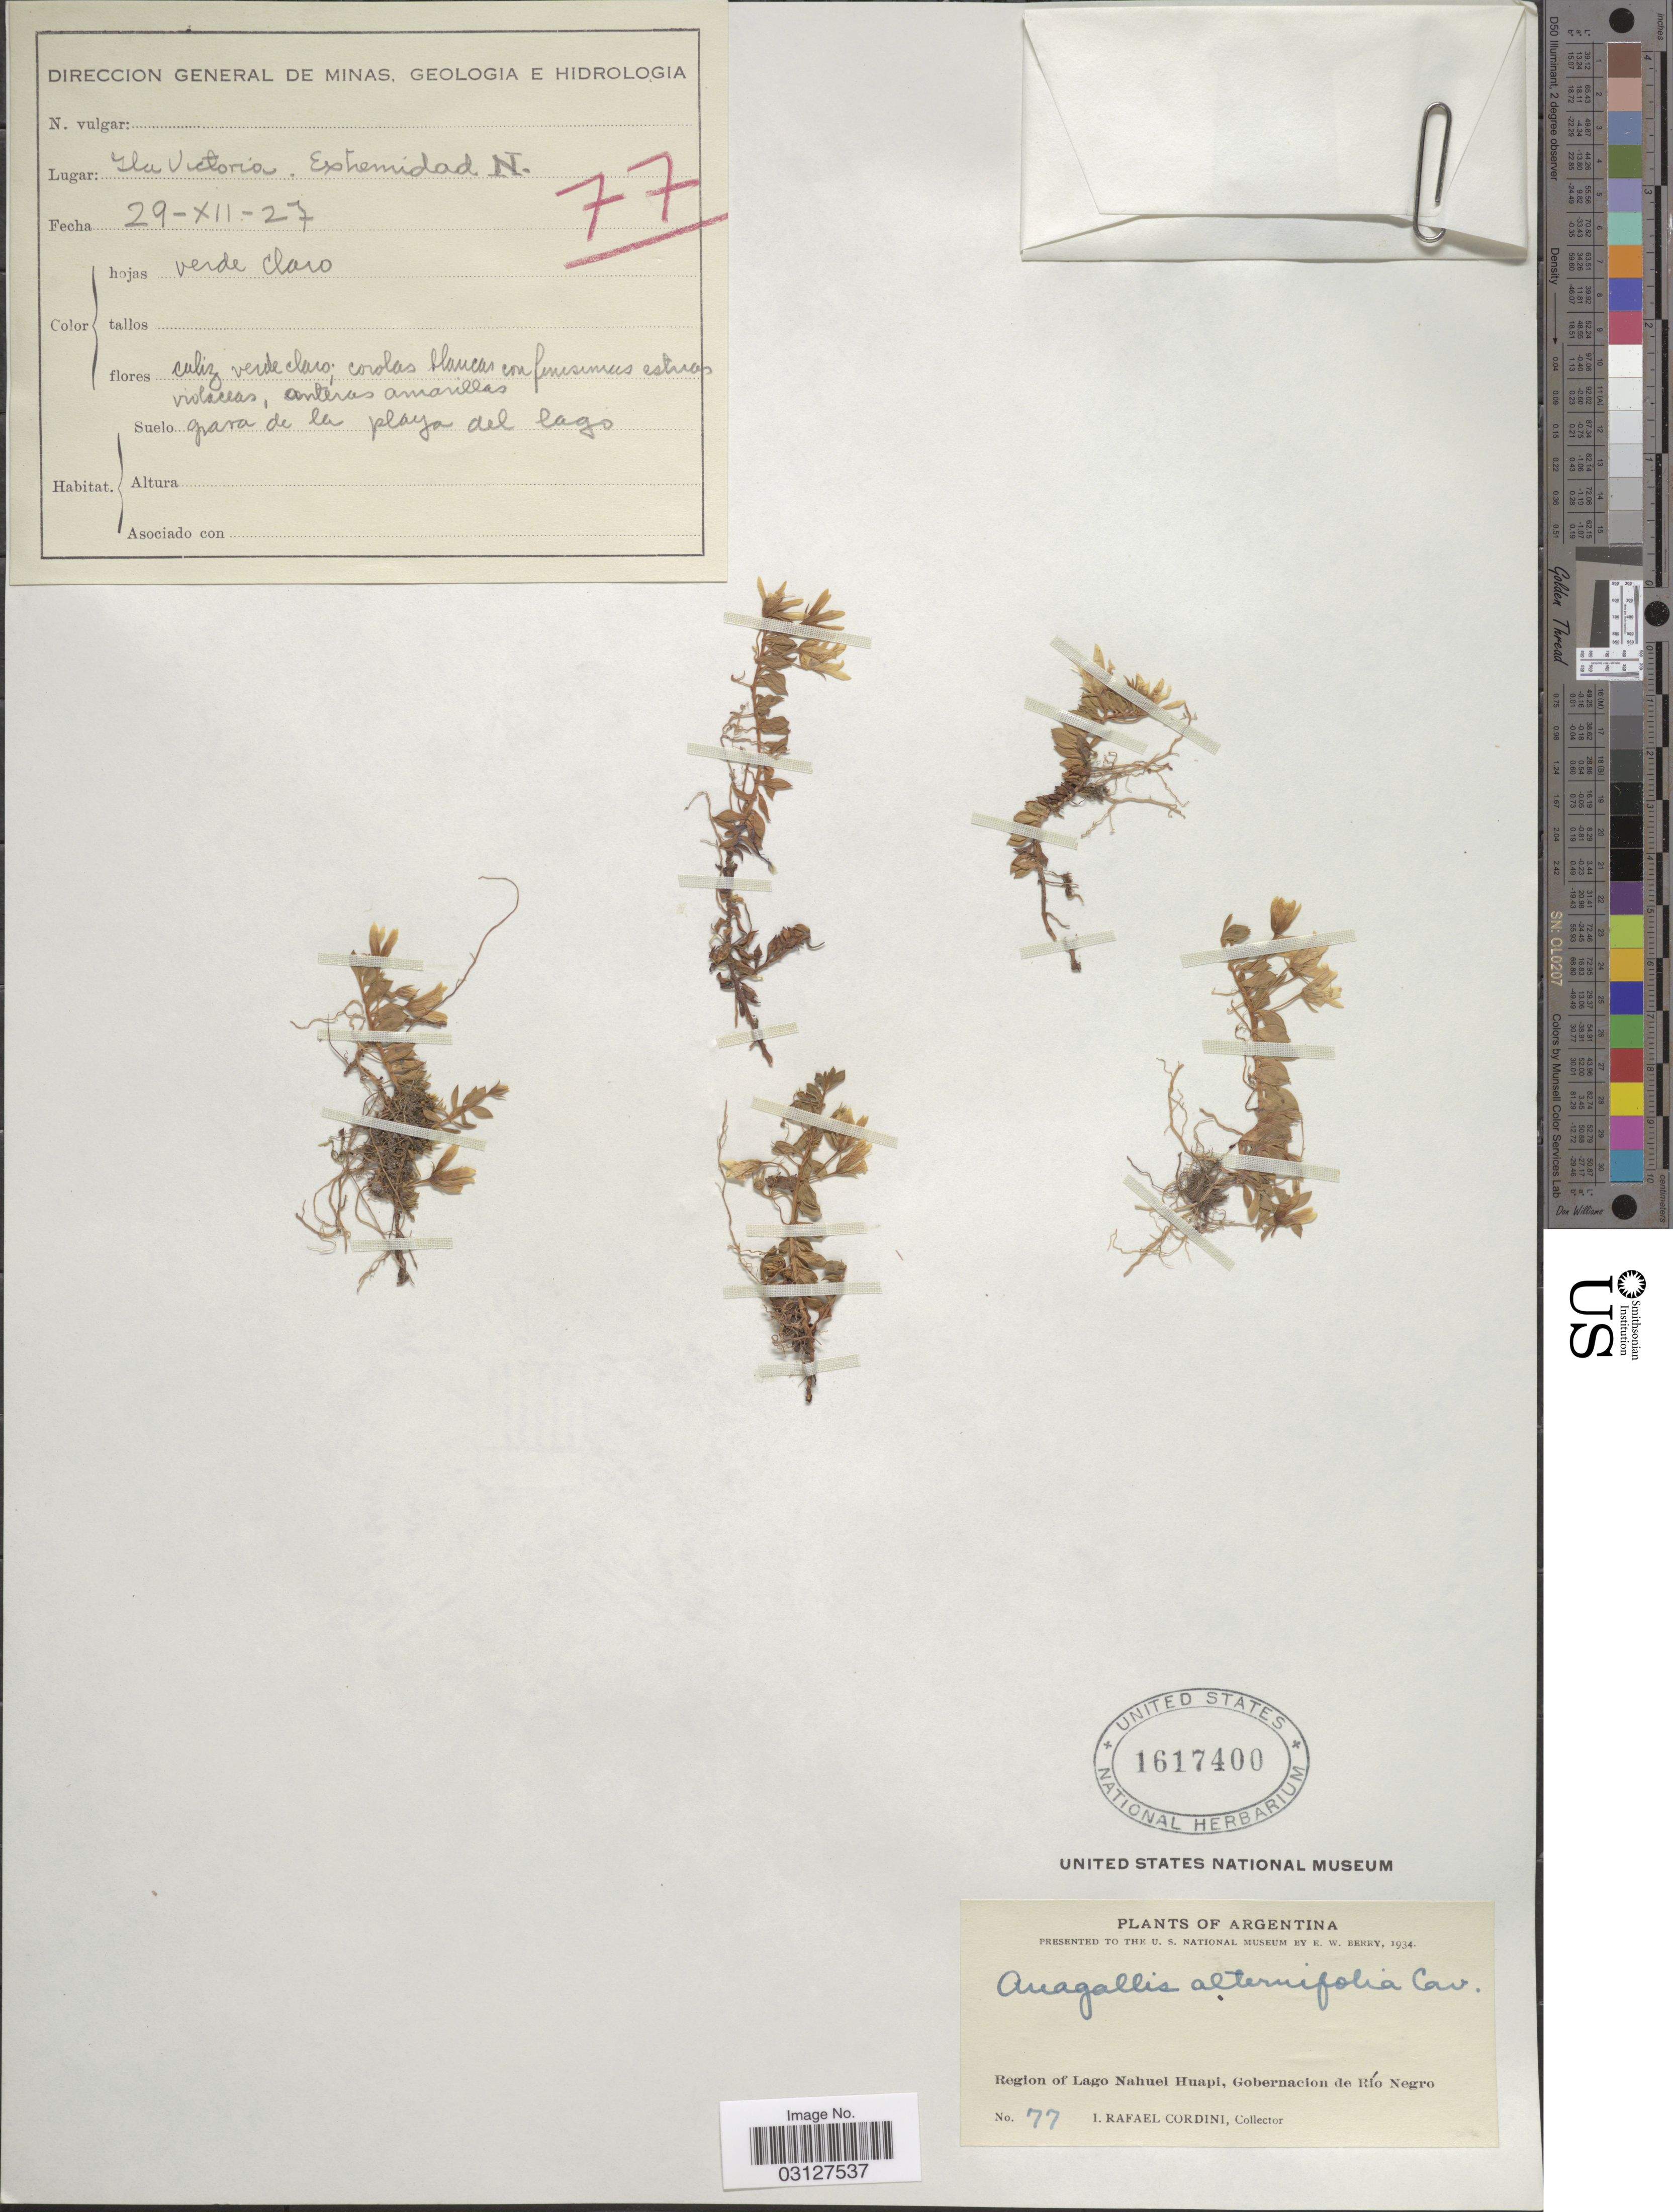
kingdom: Plantae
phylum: Tracheophyta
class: Magnoliopsida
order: Ericales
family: Primulaceae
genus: Anagallis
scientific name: Anagallis alternifolia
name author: Cav.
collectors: I. Cordini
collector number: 77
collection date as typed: Transcribed d/m/y: 29/12/27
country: Argentina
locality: Region of Lago Nahuel Huapi, Gobernacion de Río Negro.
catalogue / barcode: US 1617400